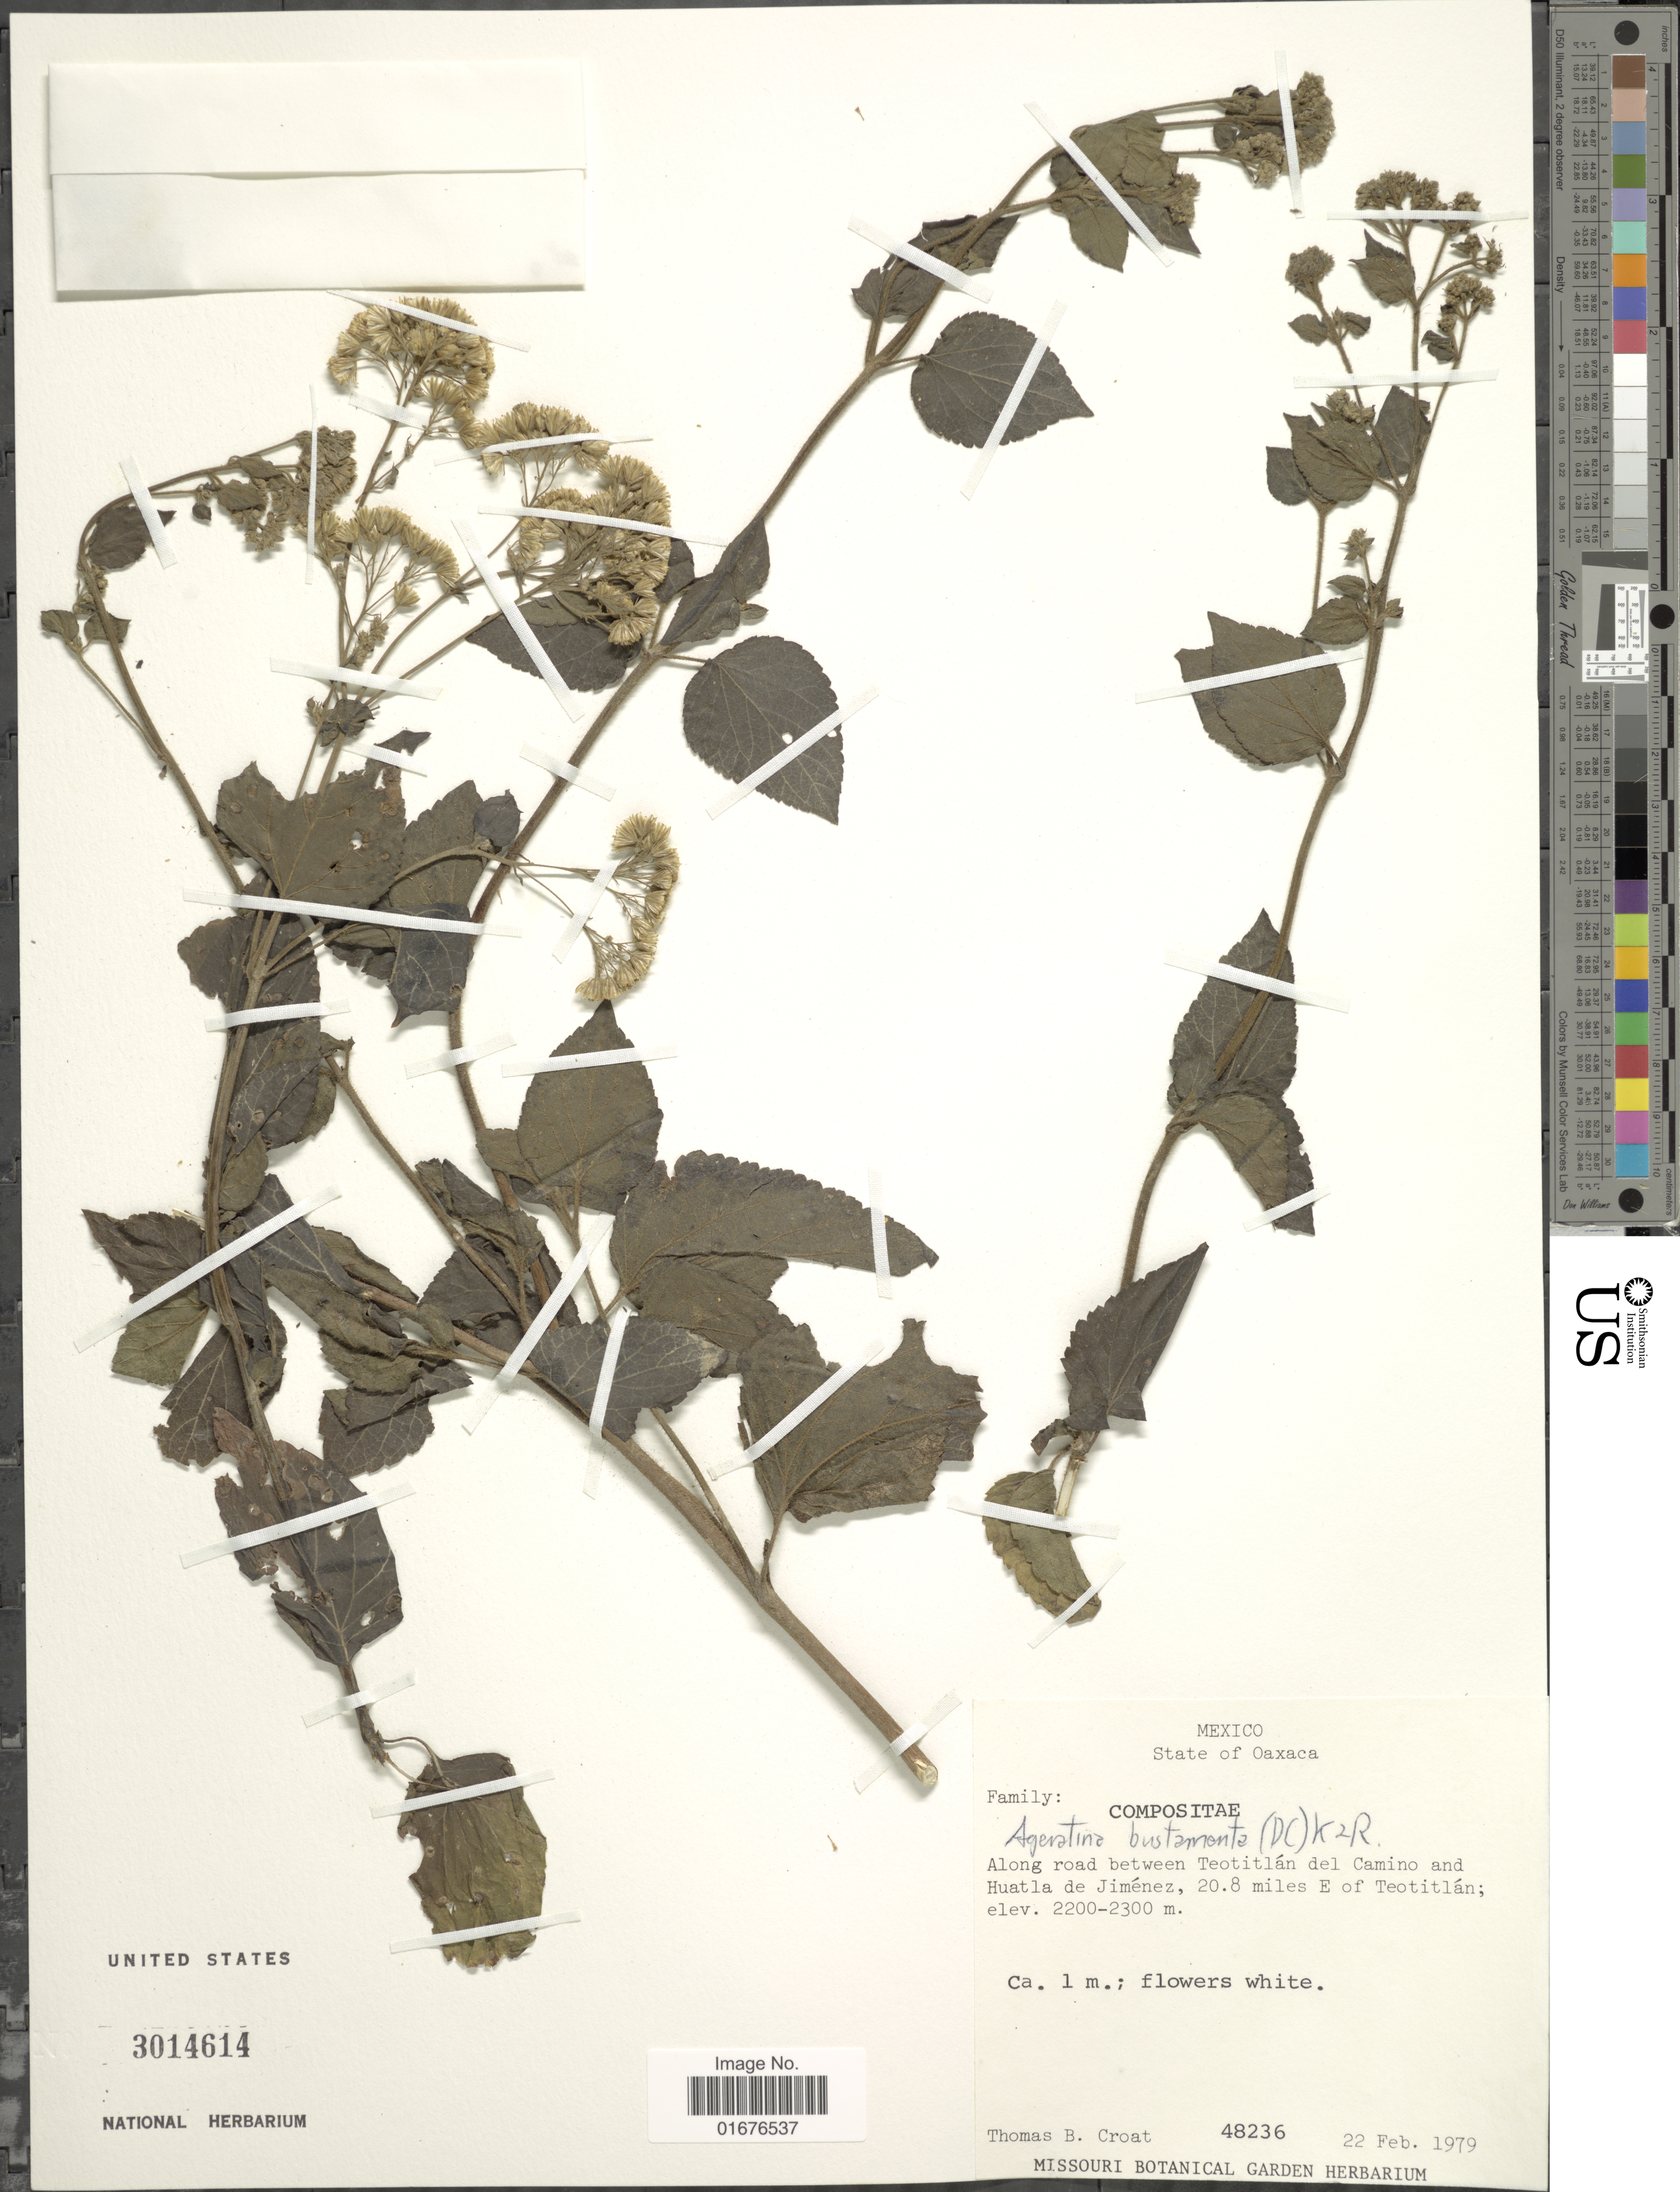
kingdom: Plantae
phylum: Tracheophyta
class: Magnoliopsida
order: Asterales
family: Asteraceae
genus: Ageratina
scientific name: Ageratina pichinchensis var. bustamenta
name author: (DC.) R.M. King & H. Rob.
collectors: T. B. Croat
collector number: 78236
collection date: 1979-02-22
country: Mexico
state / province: Oaxaca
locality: Along road between Teotitlán del Camino and Huatla de Jiménez, 20.8 miles E of Teotitlán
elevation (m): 2200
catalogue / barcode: US 3014614